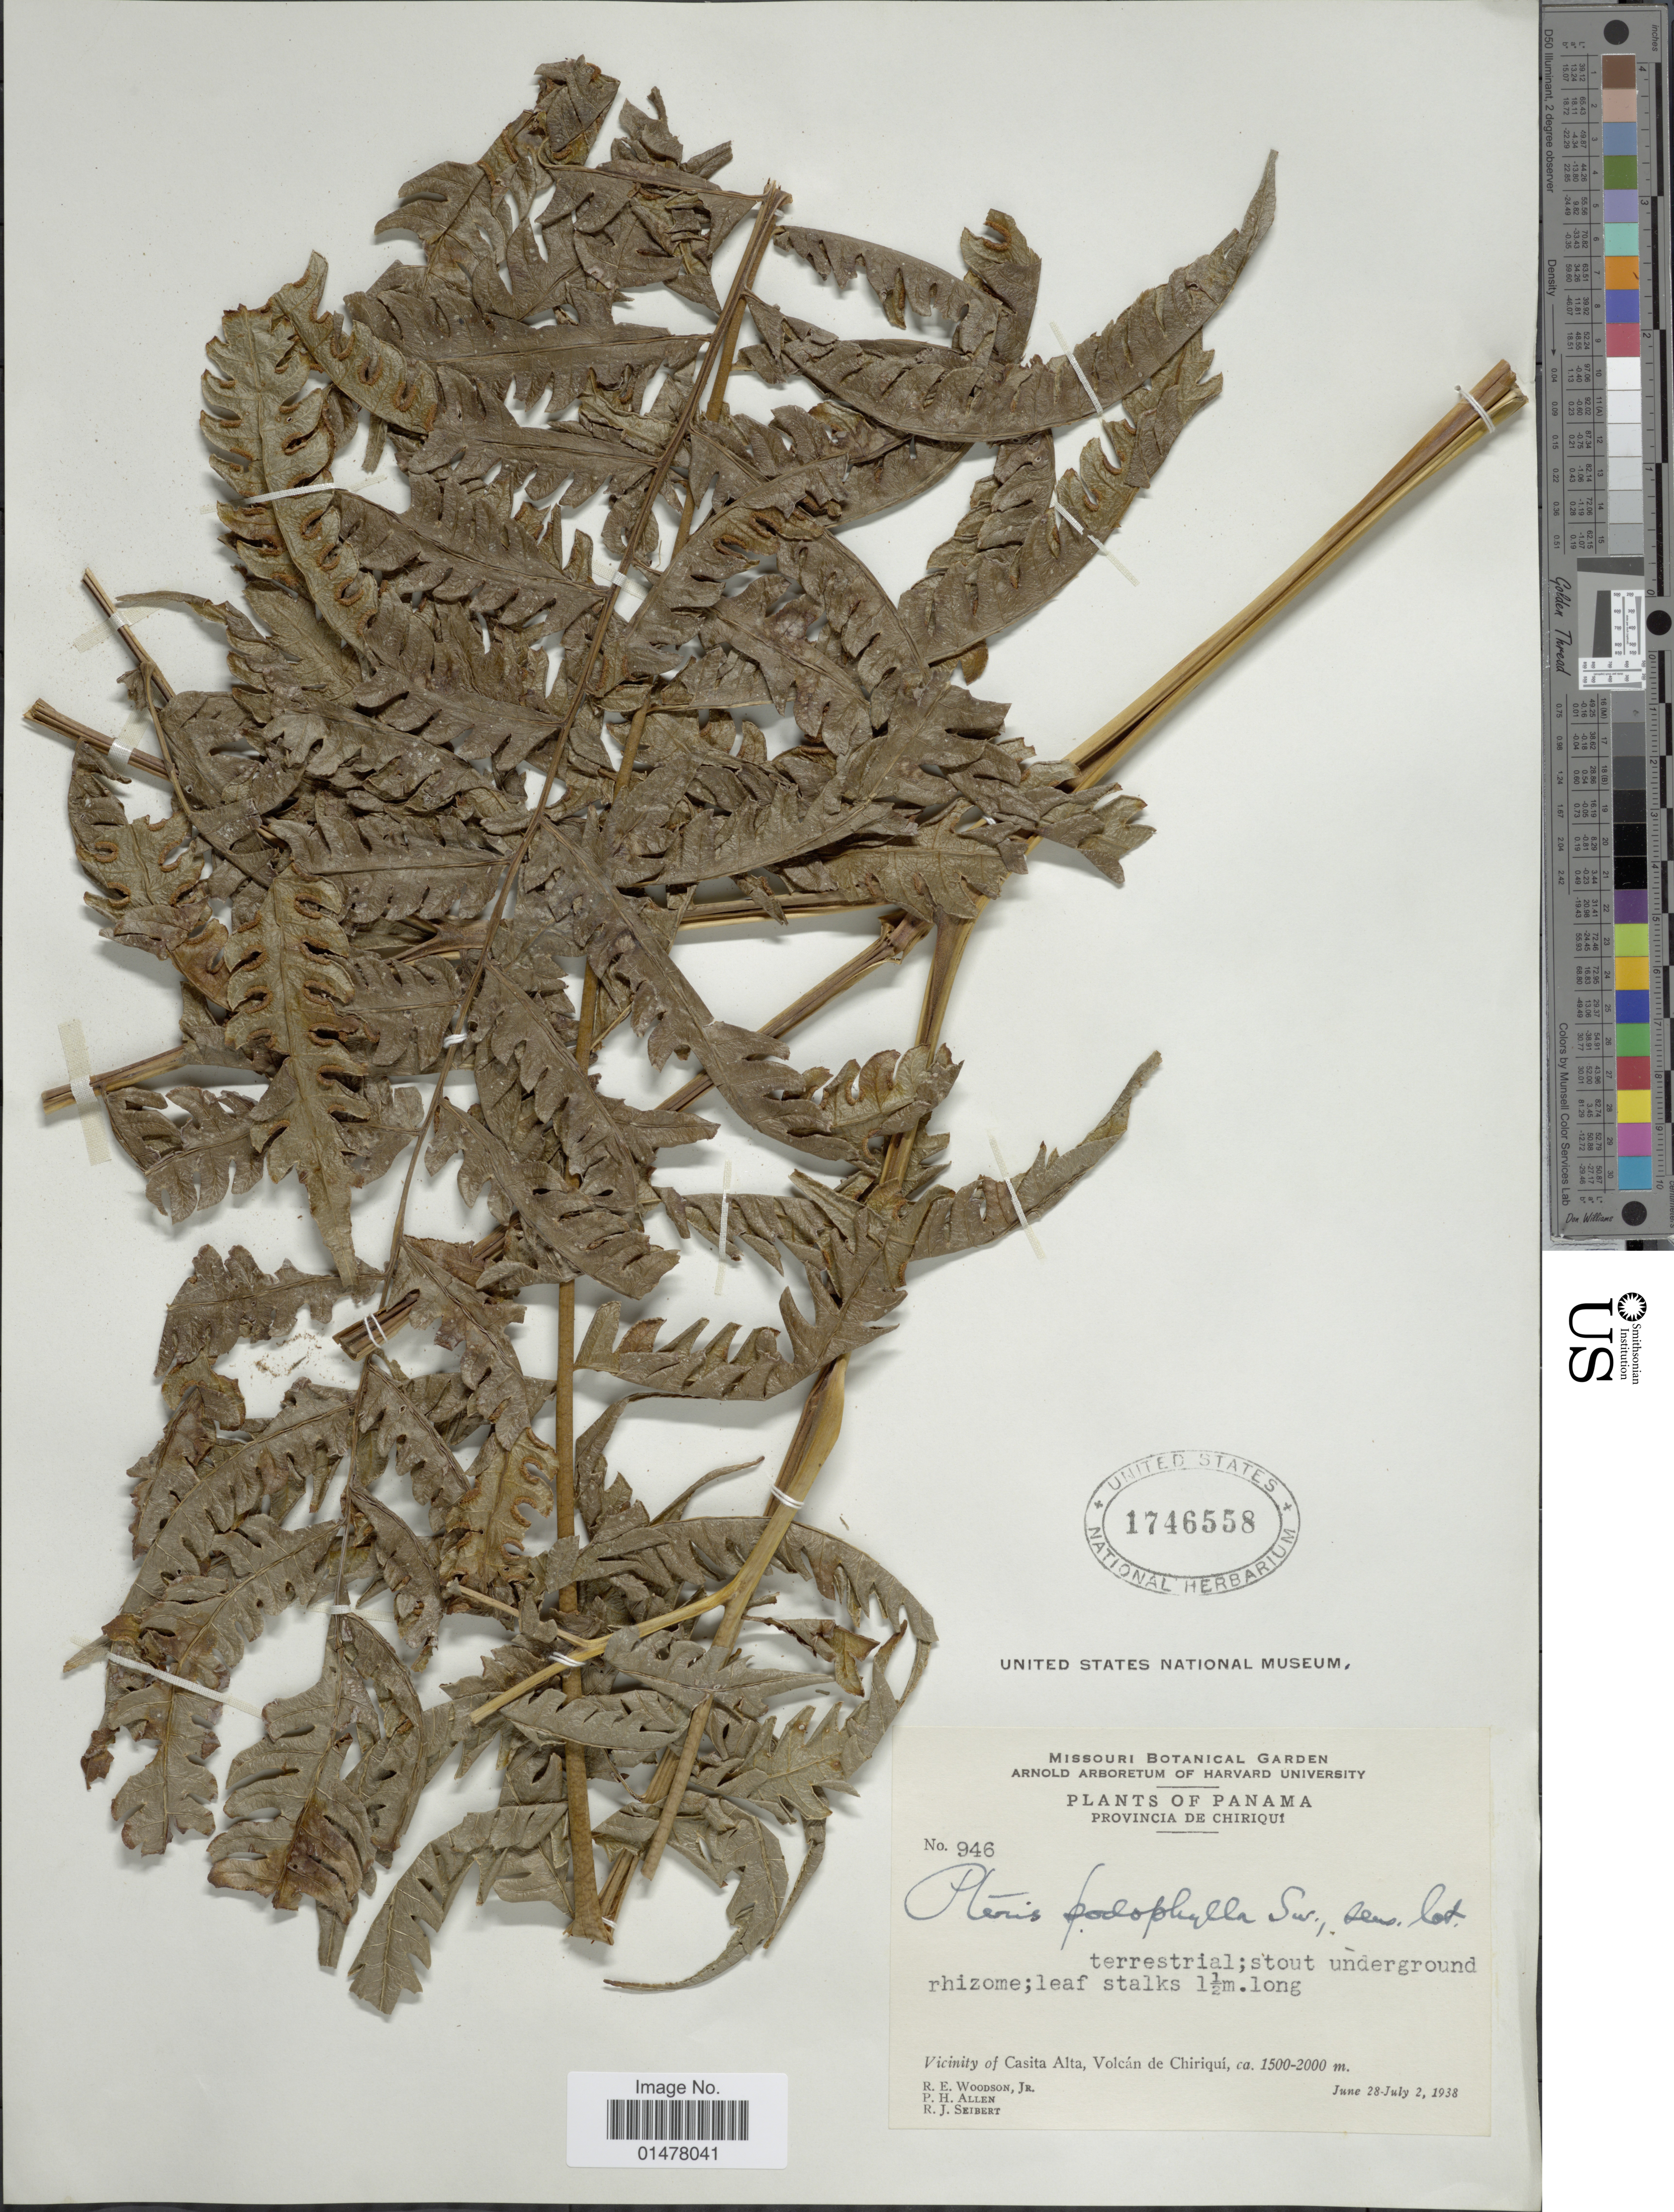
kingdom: Plantae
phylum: Tracheophyta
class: Polypodiopsida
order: Polypodiales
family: Pteridaceae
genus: Pteris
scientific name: Pteris podophylla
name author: Sw.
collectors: R. E. Woodson, P. H. Allen & R. J. Seibert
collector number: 946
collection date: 1938-06-28/1938-07-02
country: Panama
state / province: Chiriqui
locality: Plants of Panama, Provincia de Chiriqui, Vicinity of Casita Alta, volcán de Chiriqui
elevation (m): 1500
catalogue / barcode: US 1746558